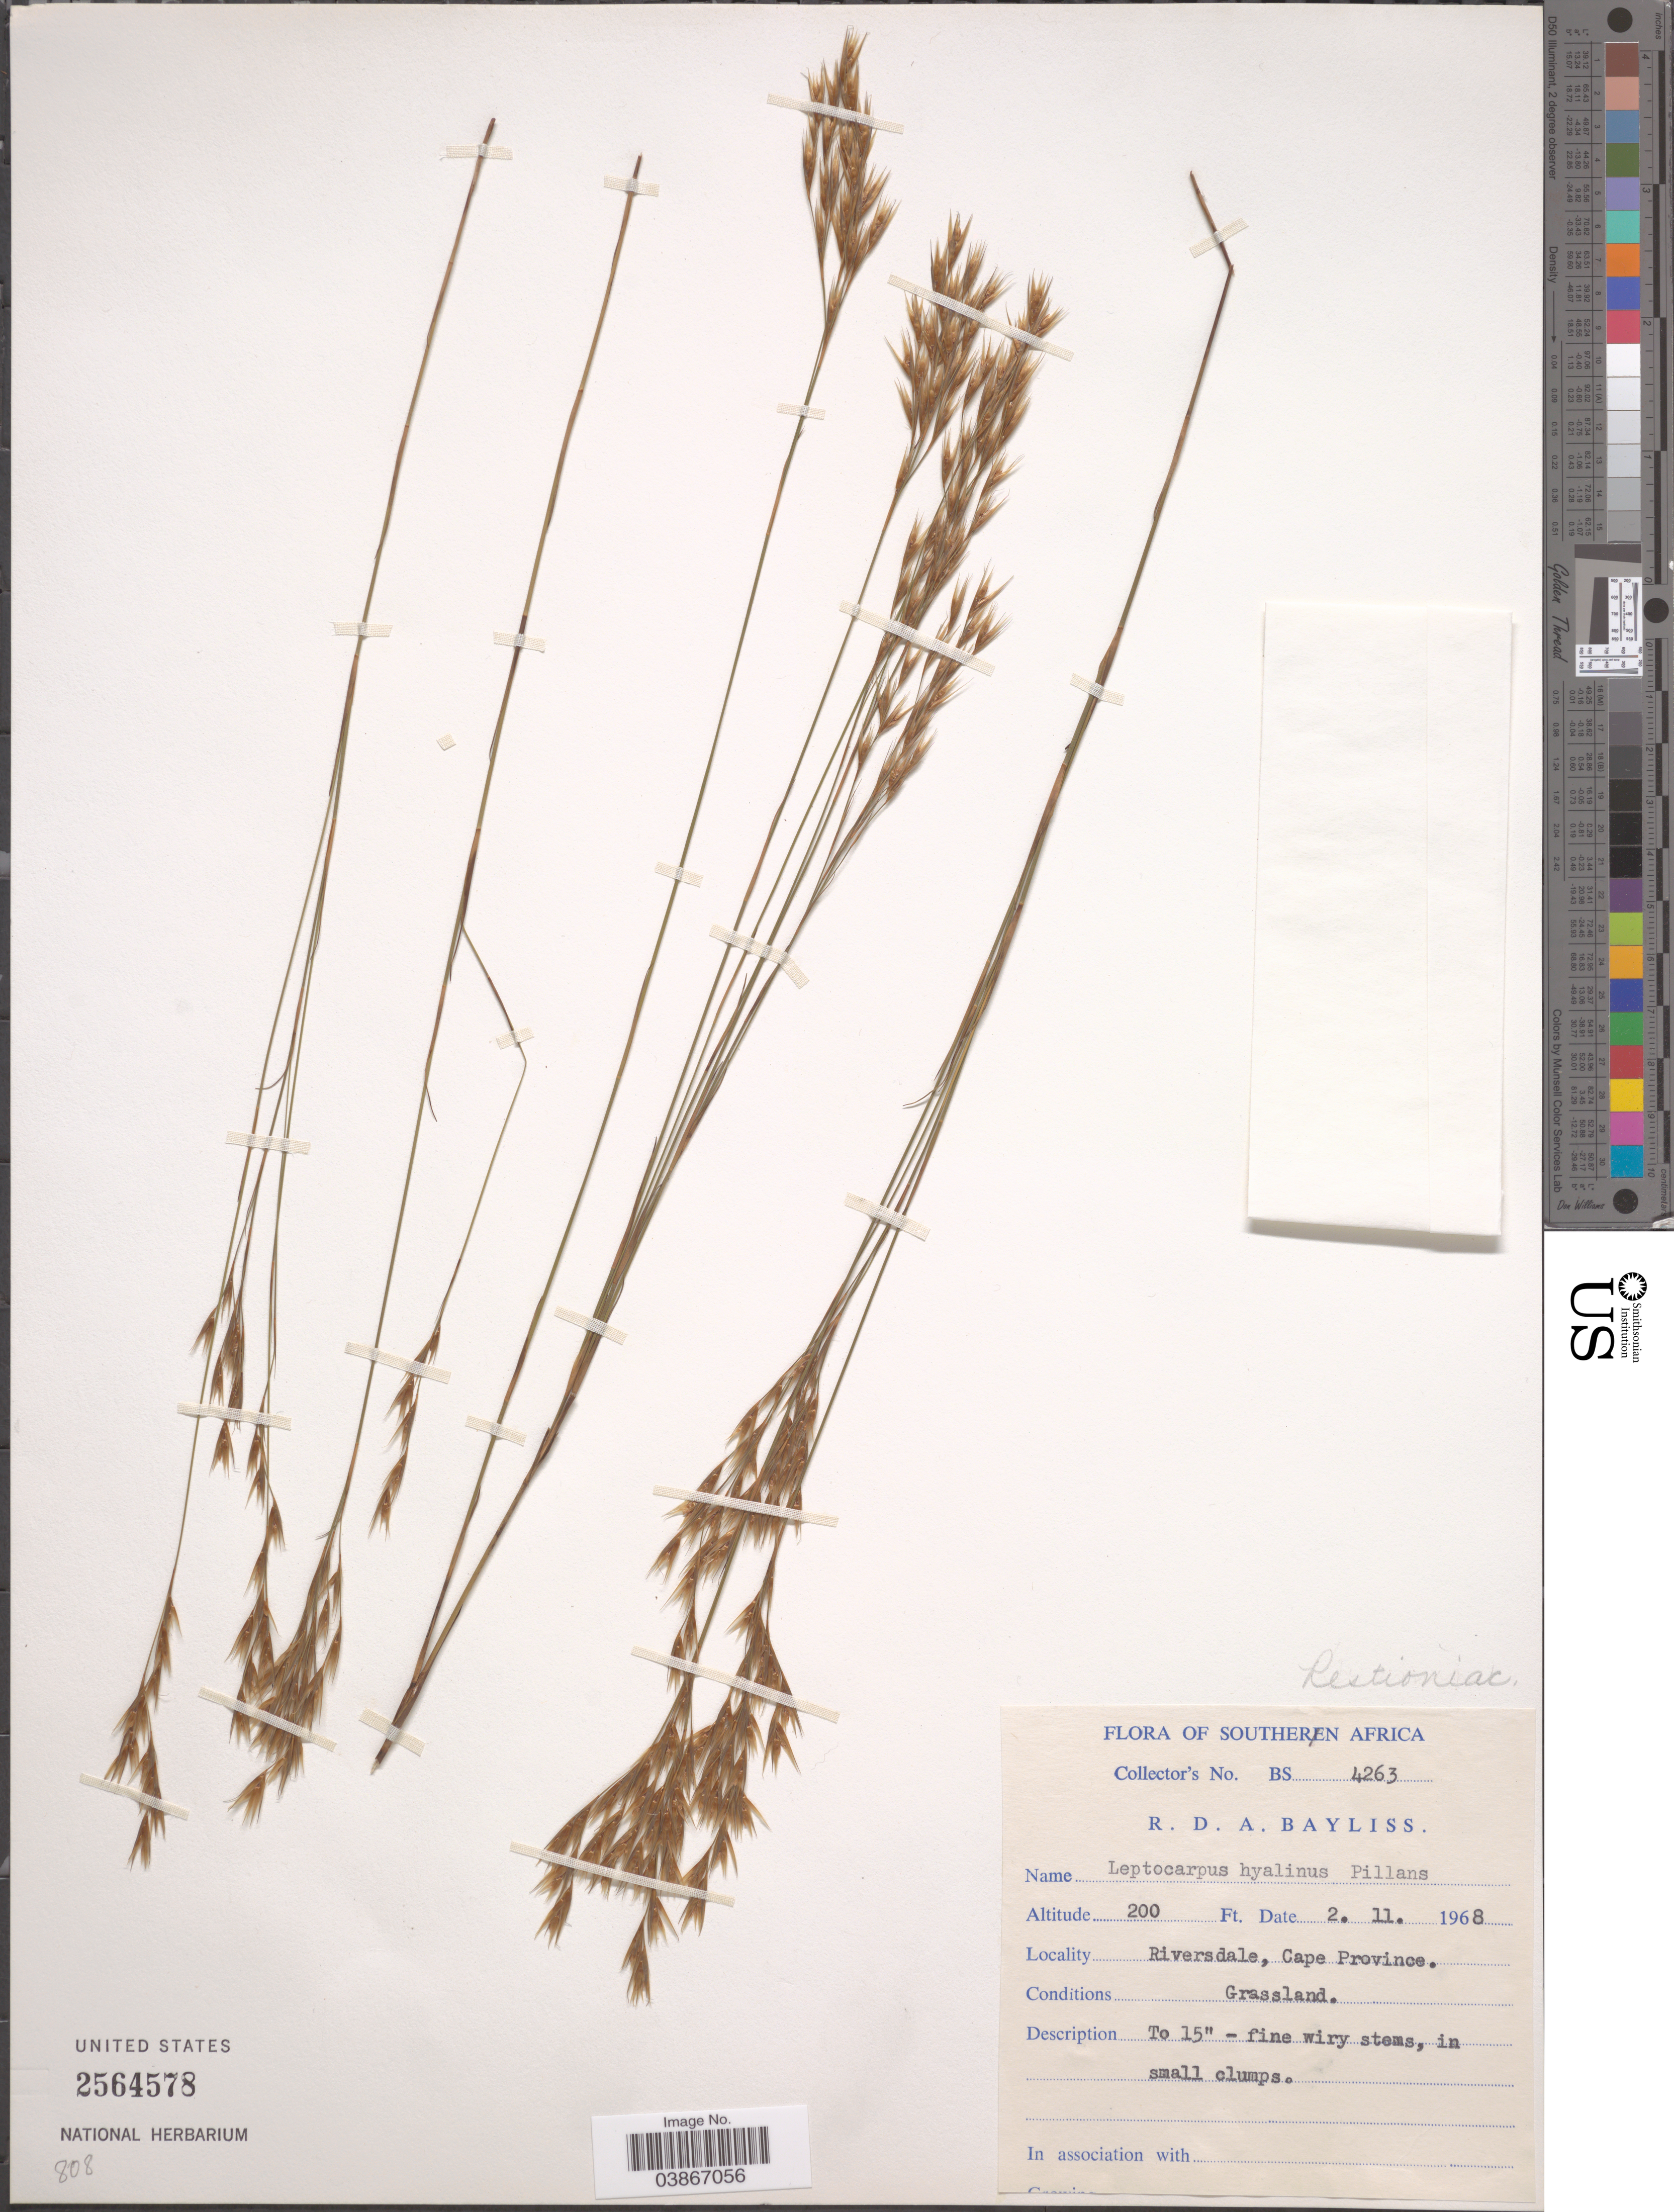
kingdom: Plantae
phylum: Tracheophyta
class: Liliopsida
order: Poales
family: Restionaceae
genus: Leptocarpus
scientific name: Leptocarpus hyalinus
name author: (Mast.) Pillans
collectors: R. Bayliss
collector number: BS4263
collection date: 1968-11-02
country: South Africa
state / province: Western Cape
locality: Southern Africa. Riversdale. Grassland.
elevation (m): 61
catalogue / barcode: US 2564578